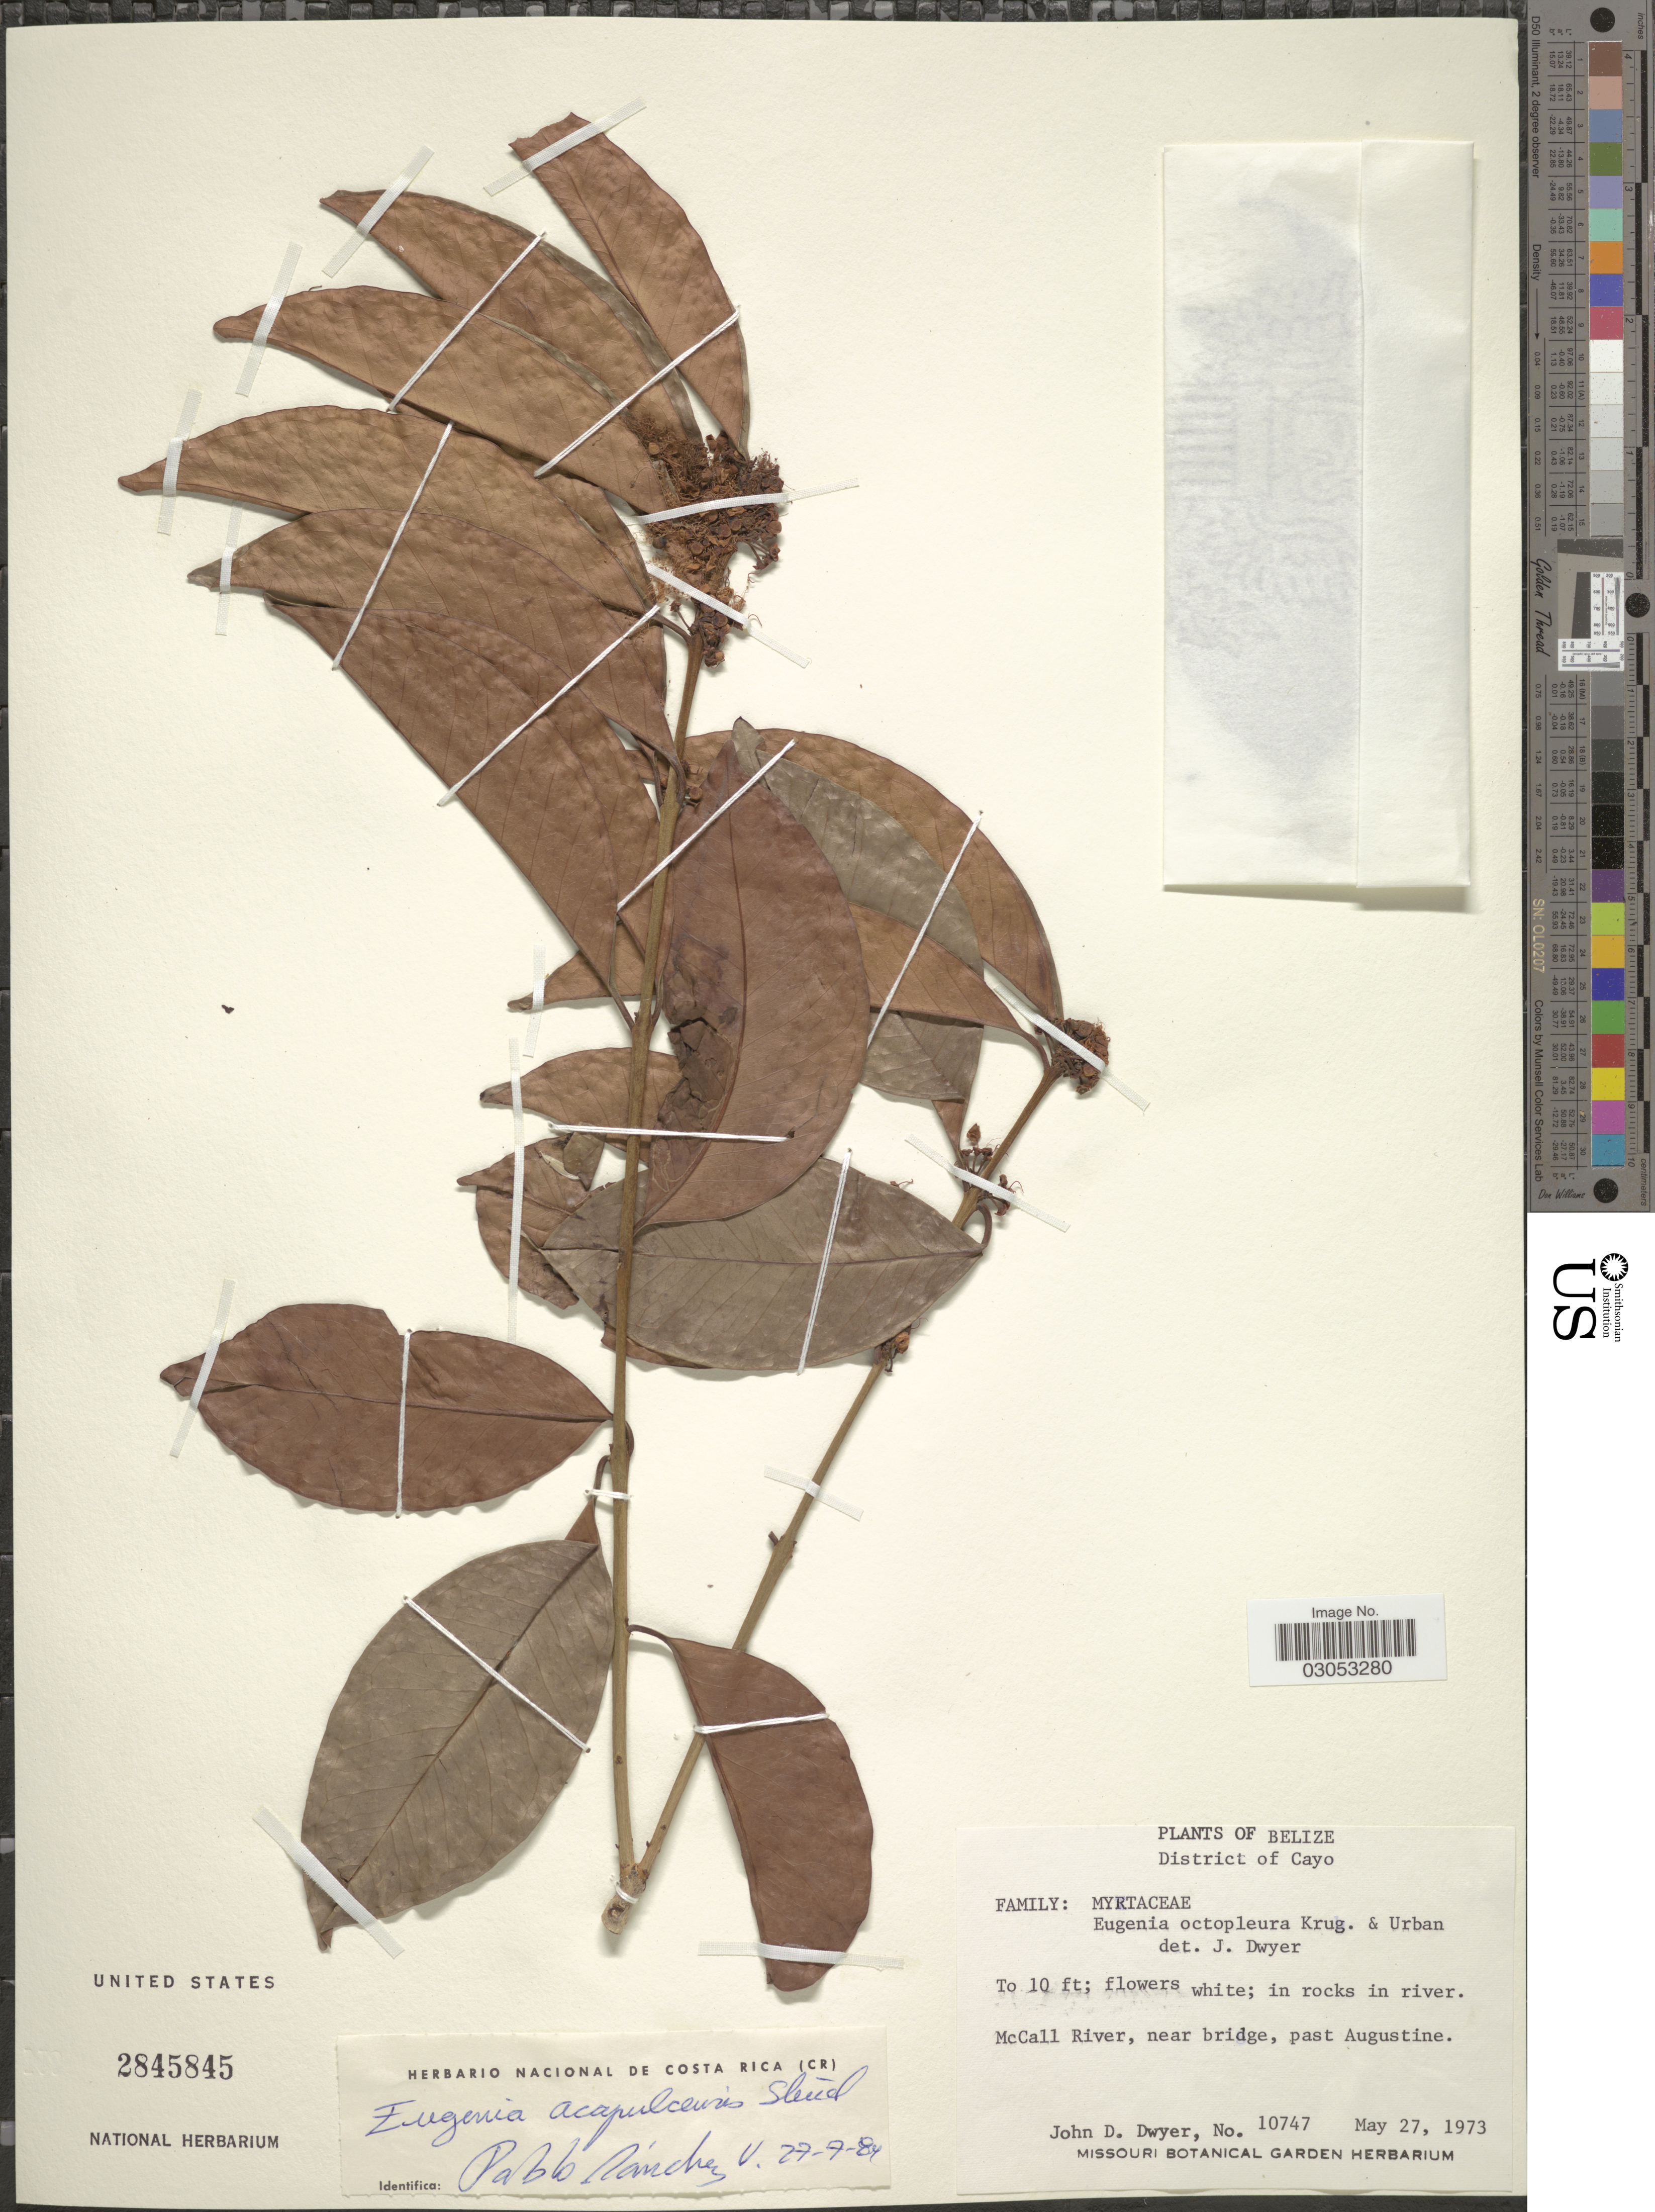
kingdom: Plantae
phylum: Tracheophyta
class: Magnoliopsida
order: Myrtales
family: Myrtaceae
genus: Eugenia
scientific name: Eugenia acapulcensis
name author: Steud.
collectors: J. D. Dwyer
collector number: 10747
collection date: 1973-05-27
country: Belize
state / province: Cayo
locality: District of Cayo, McCall River, near bridge, past Augustine.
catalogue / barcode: US 2845845